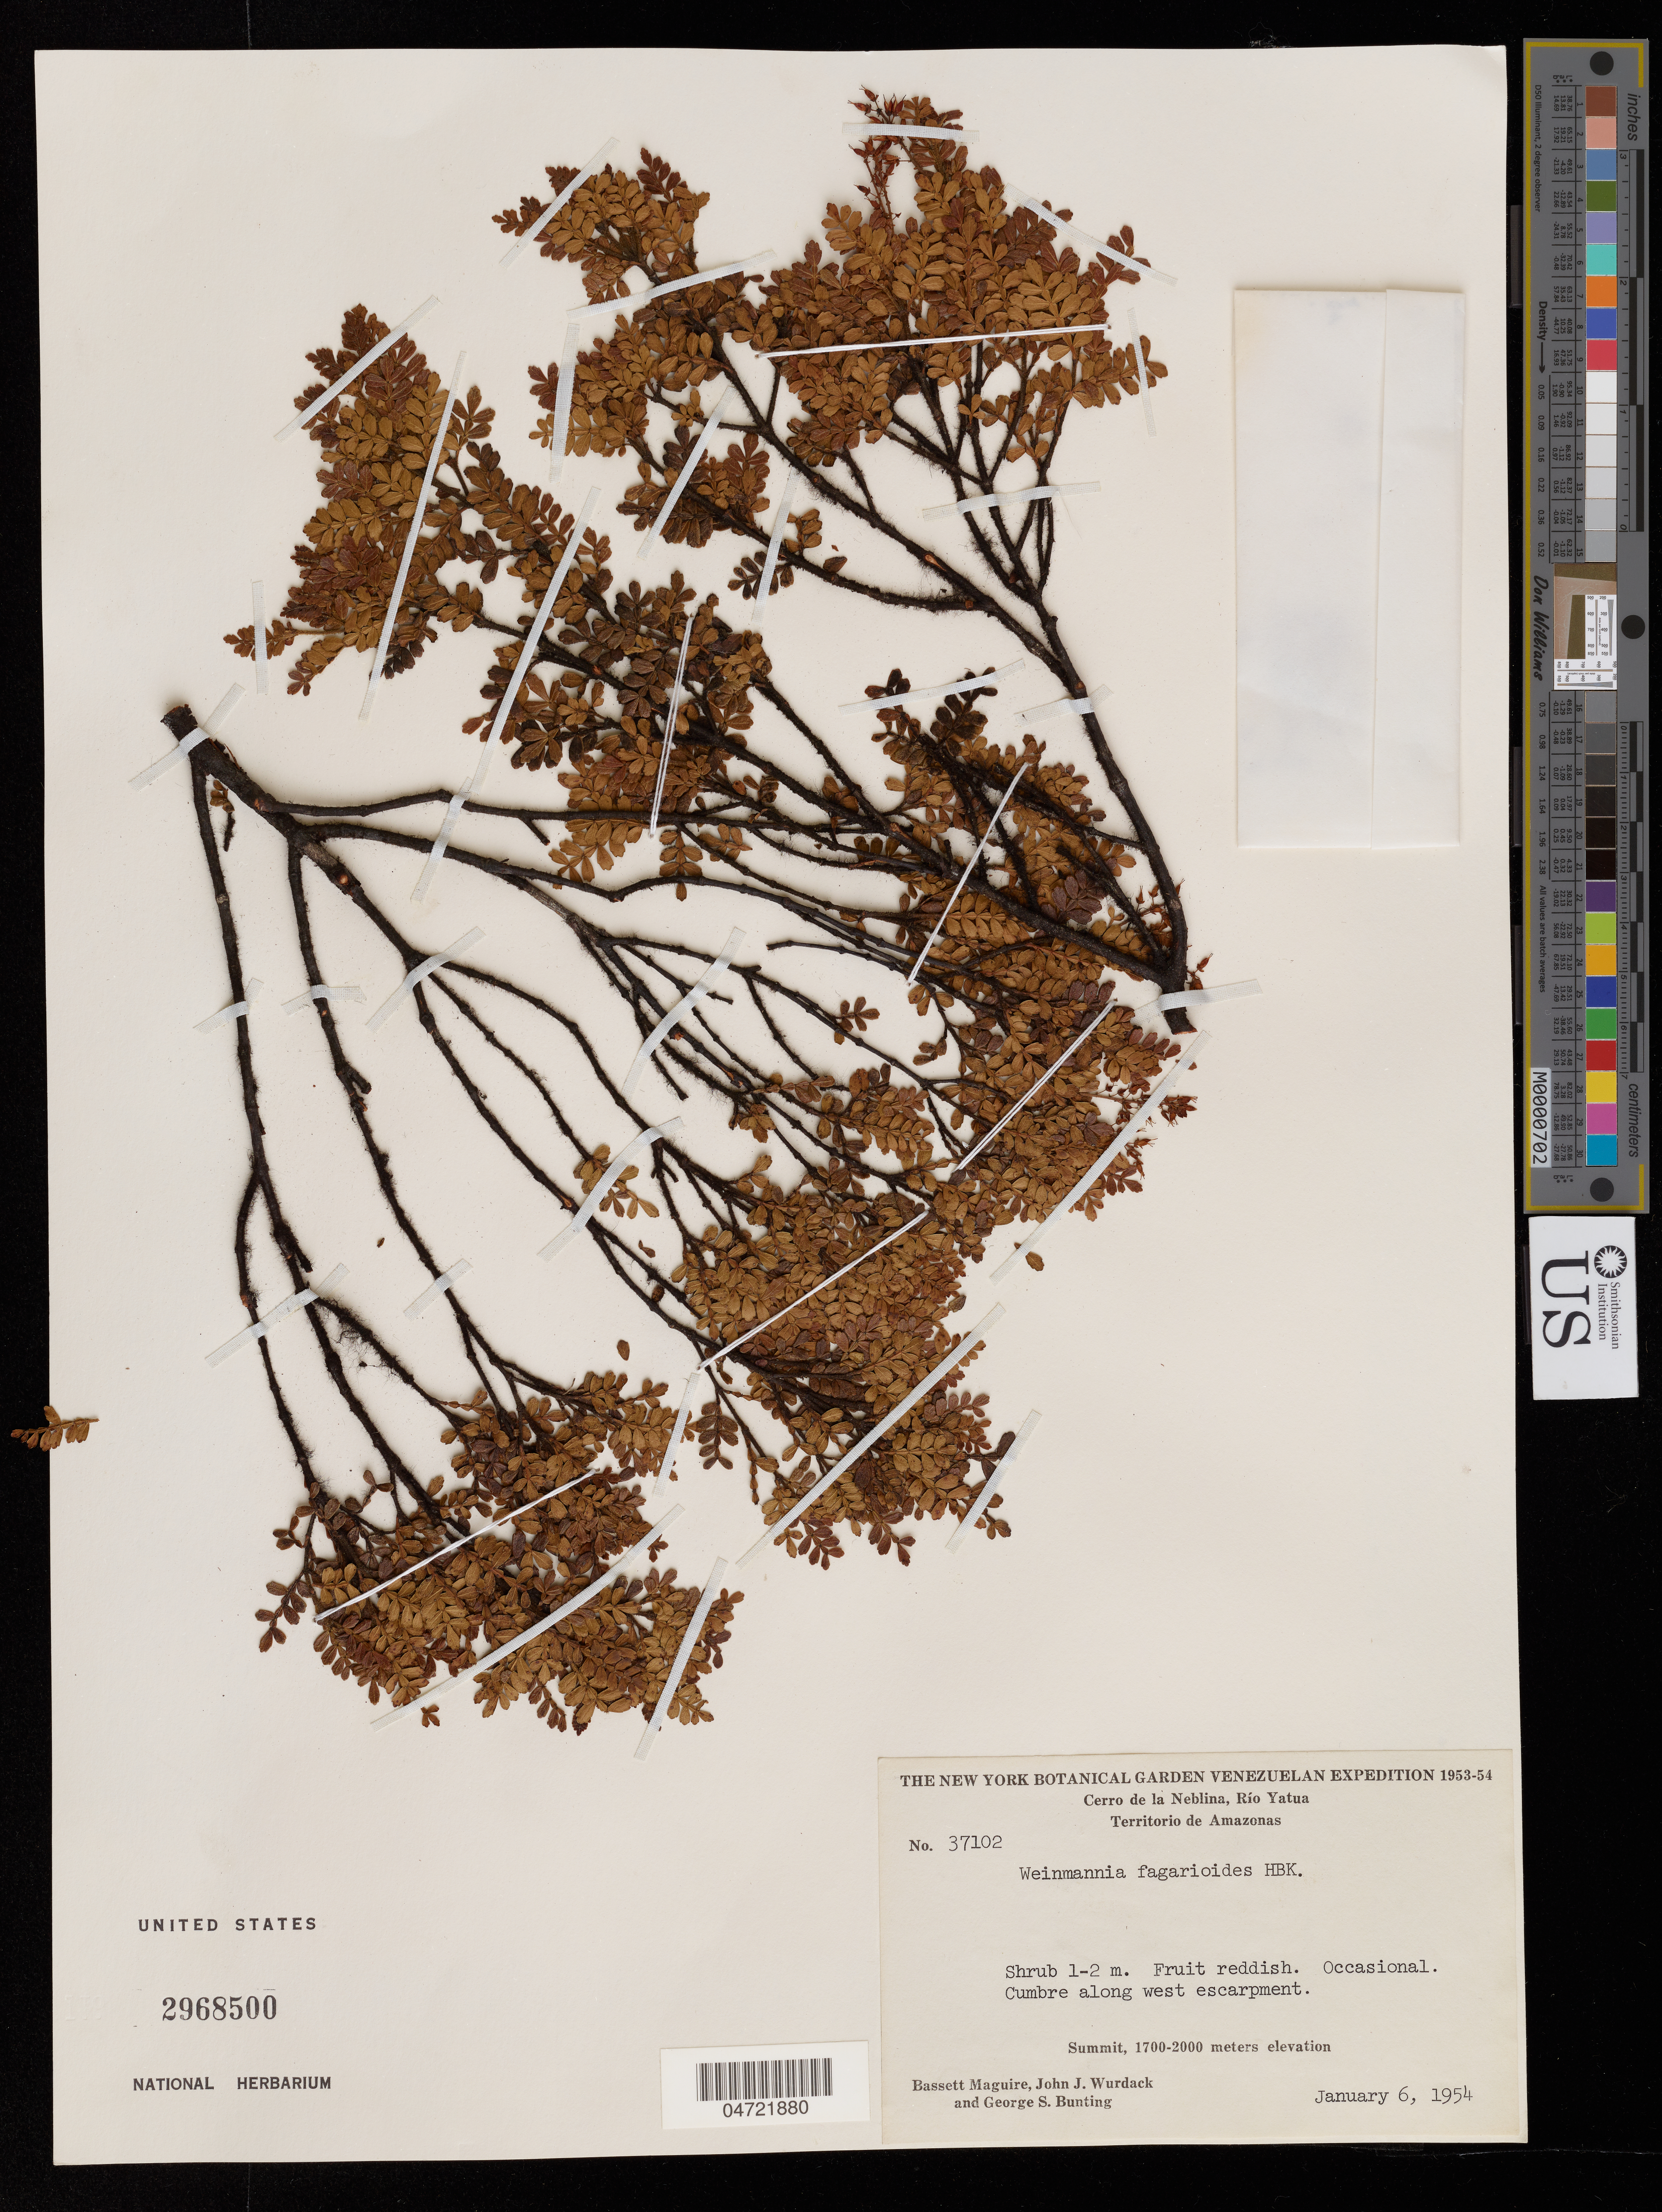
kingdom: Plantae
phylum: Tracheophyta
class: Magnoliopsida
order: Oxalidales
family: Cunoniaceae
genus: Weinmannia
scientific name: Weinmannia fagaroides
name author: Kunth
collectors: B. Maguire, J. J. Wurdack & G. S. Bunting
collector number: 37102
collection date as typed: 6-Jan-54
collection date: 1954-01-06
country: Venezuela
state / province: Amazonas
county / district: Río Negro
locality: Cerro de la Neblina, Río Yatua, W escarpment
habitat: Cumbre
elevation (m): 1900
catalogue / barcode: US 2968500